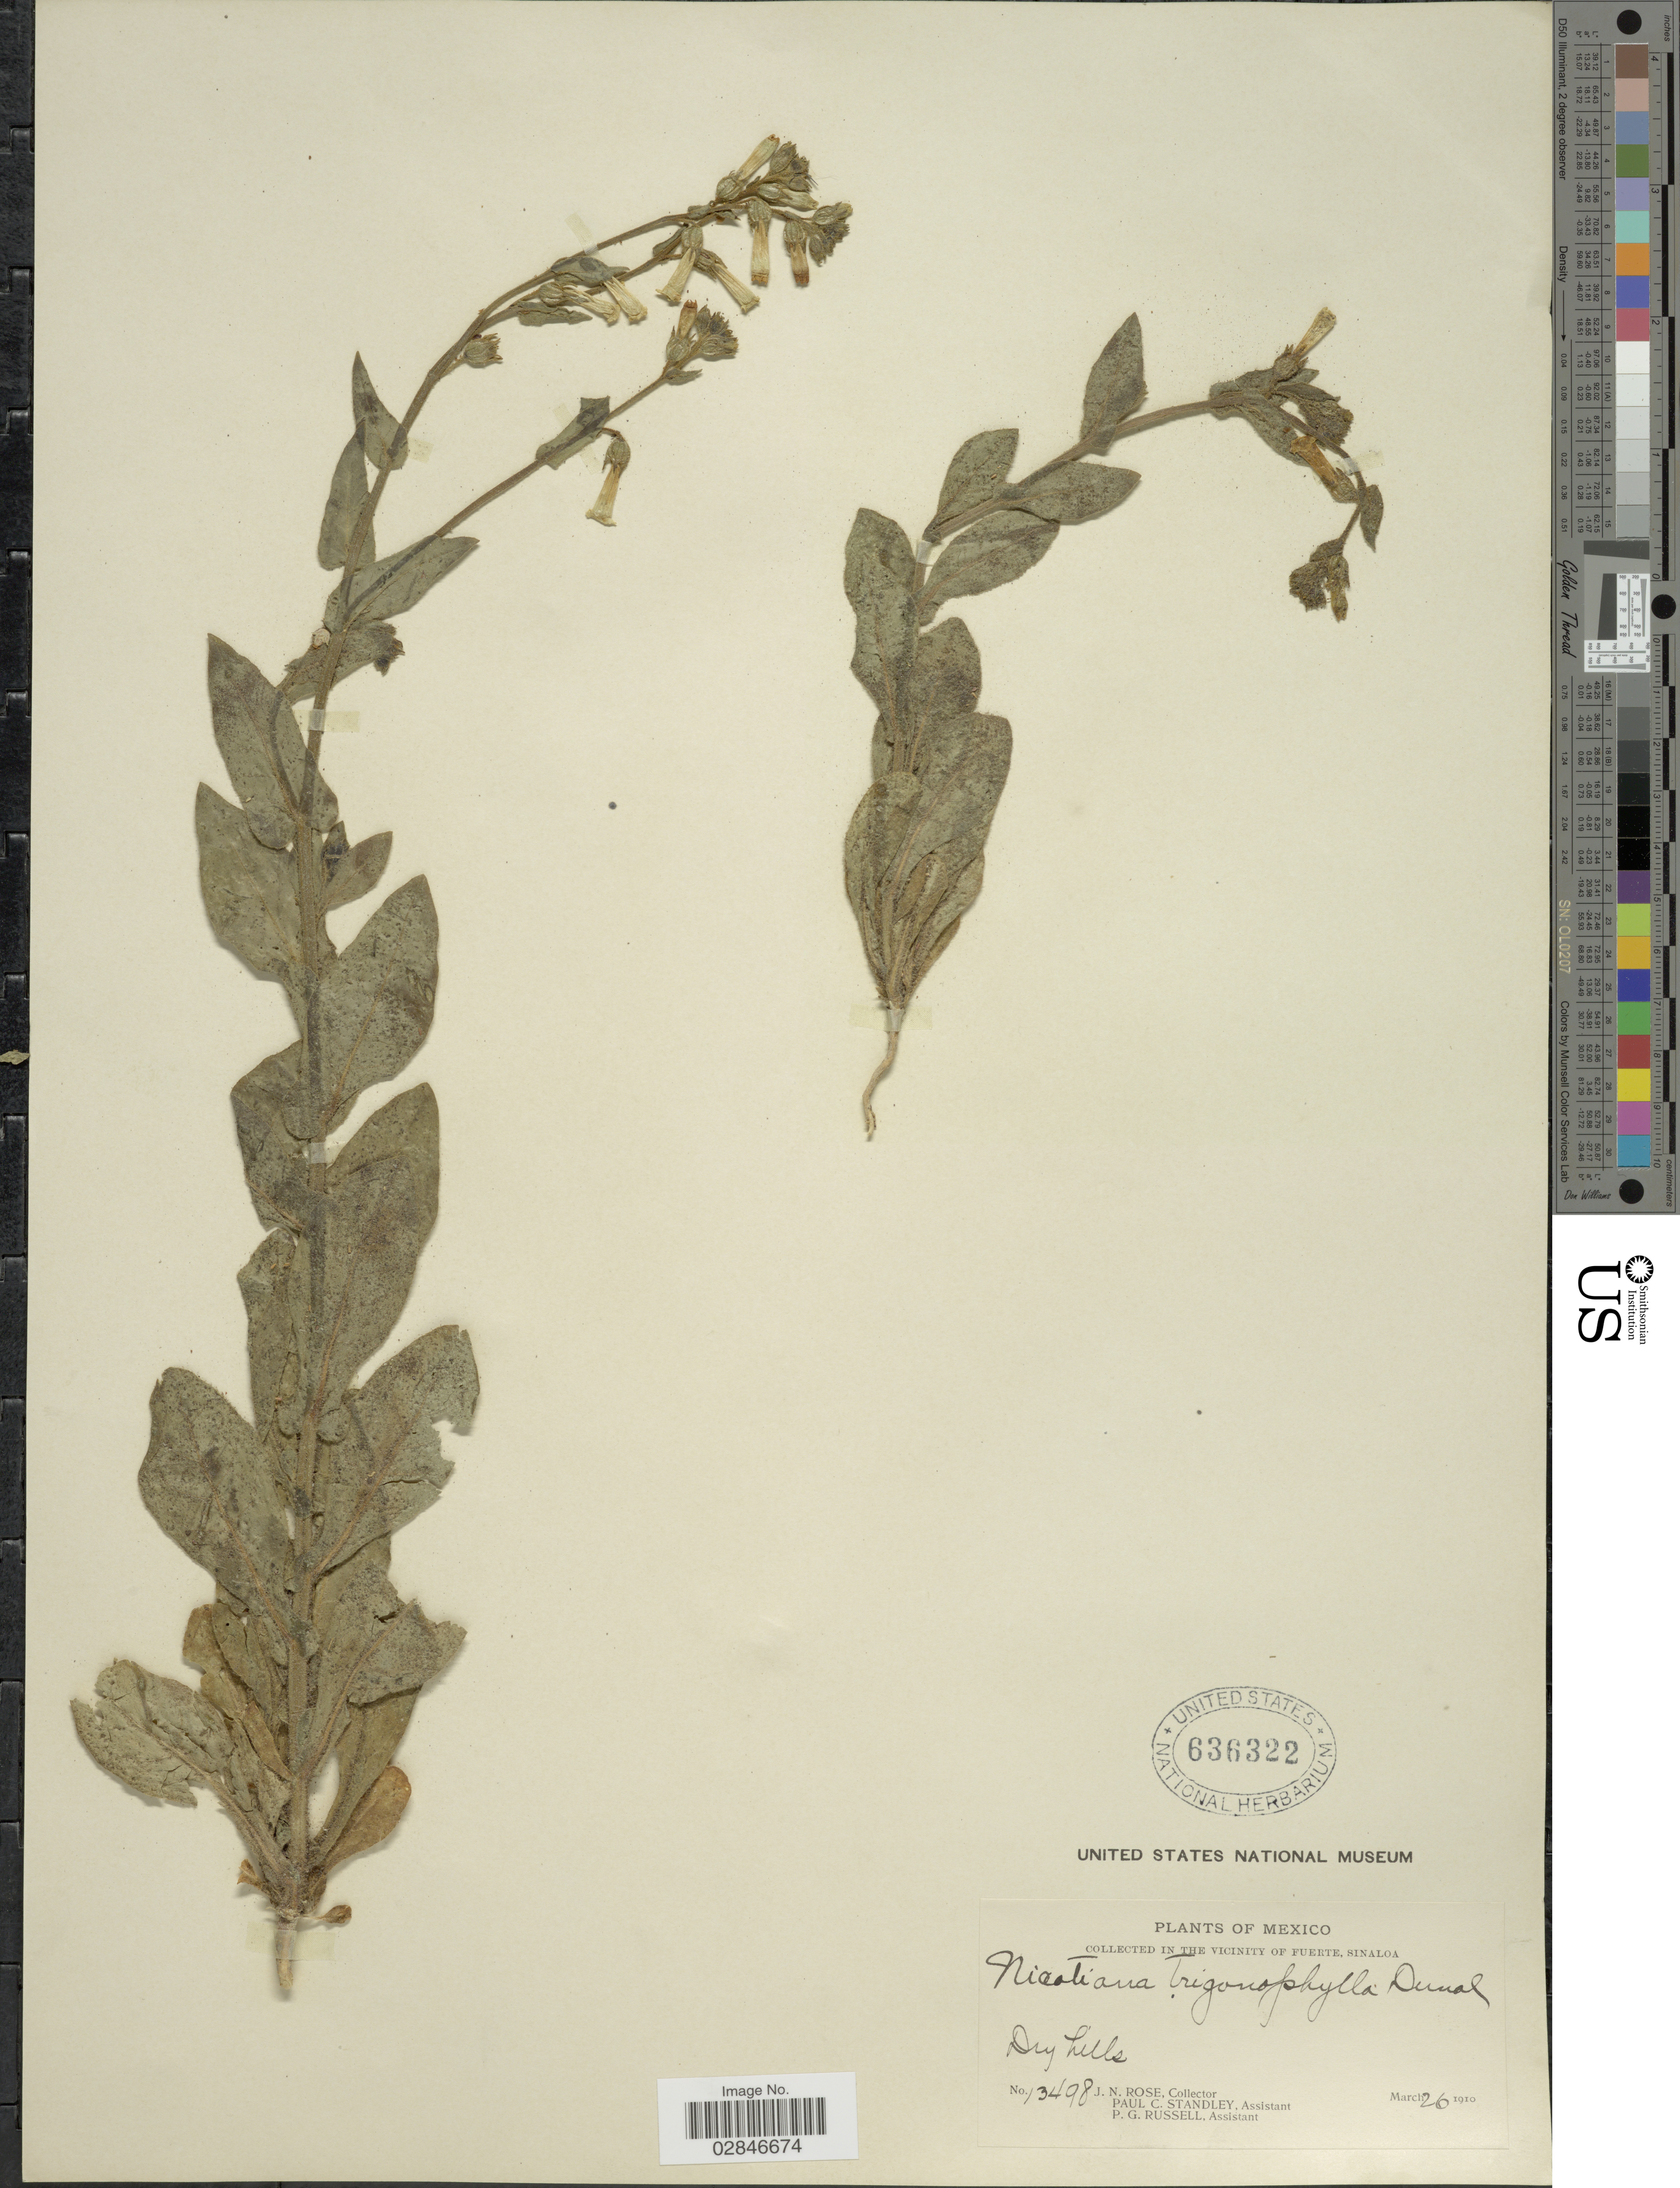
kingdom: Plantae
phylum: Tracheophyta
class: Magnoliopsida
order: Solanales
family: Solanaceae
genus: Nicotiana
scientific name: Nicotiana trigonophylla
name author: Dunal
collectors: J. N. Rose, P. C. Standley & P. G. Russell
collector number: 13498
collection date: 1910-03-26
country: Mexico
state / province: Sinaloa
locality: In the vicinity of Fuerte.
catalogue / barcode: US 636322